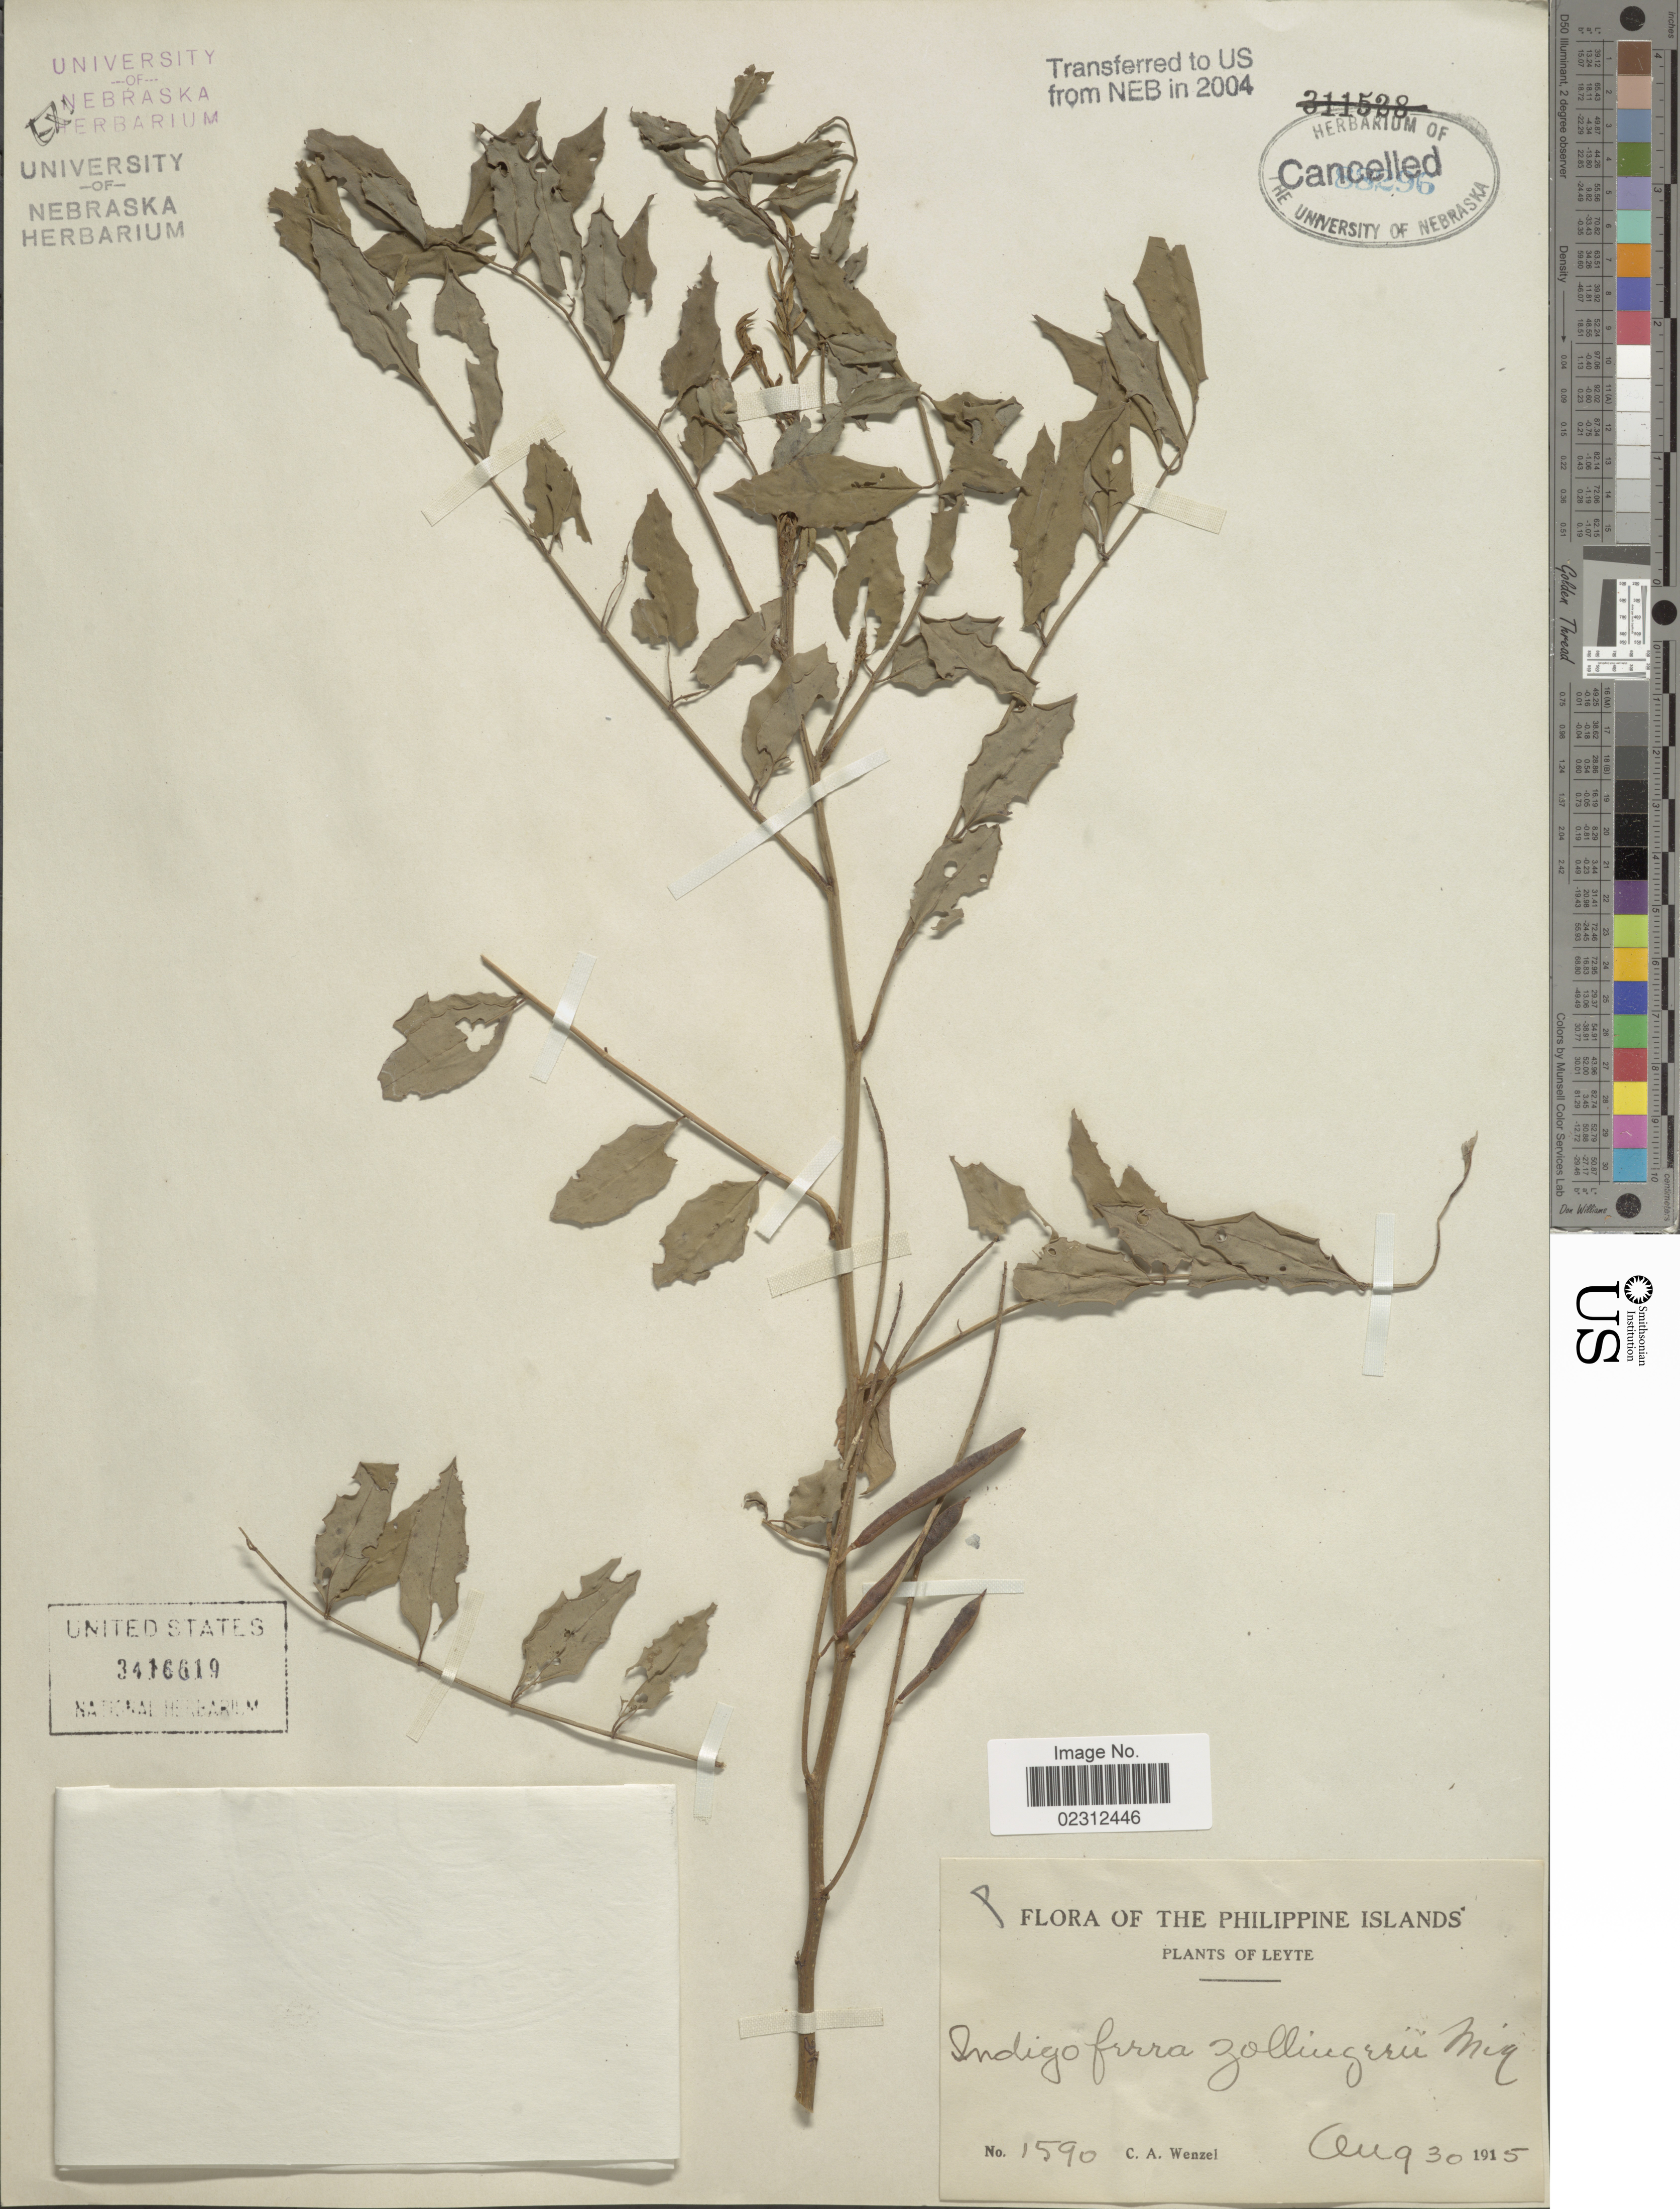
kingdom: Plantae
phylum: Tracheophyta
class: Magnoliopsida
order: Fabales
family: Fabaceae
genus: Indigofera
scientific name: Indigofera zollingeriana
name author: Miq.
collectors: C. Wenzel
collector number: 1590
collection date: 1915-08-30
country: Philippines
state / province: Eastern Visayas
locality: Leyte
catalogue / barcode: US 3416619